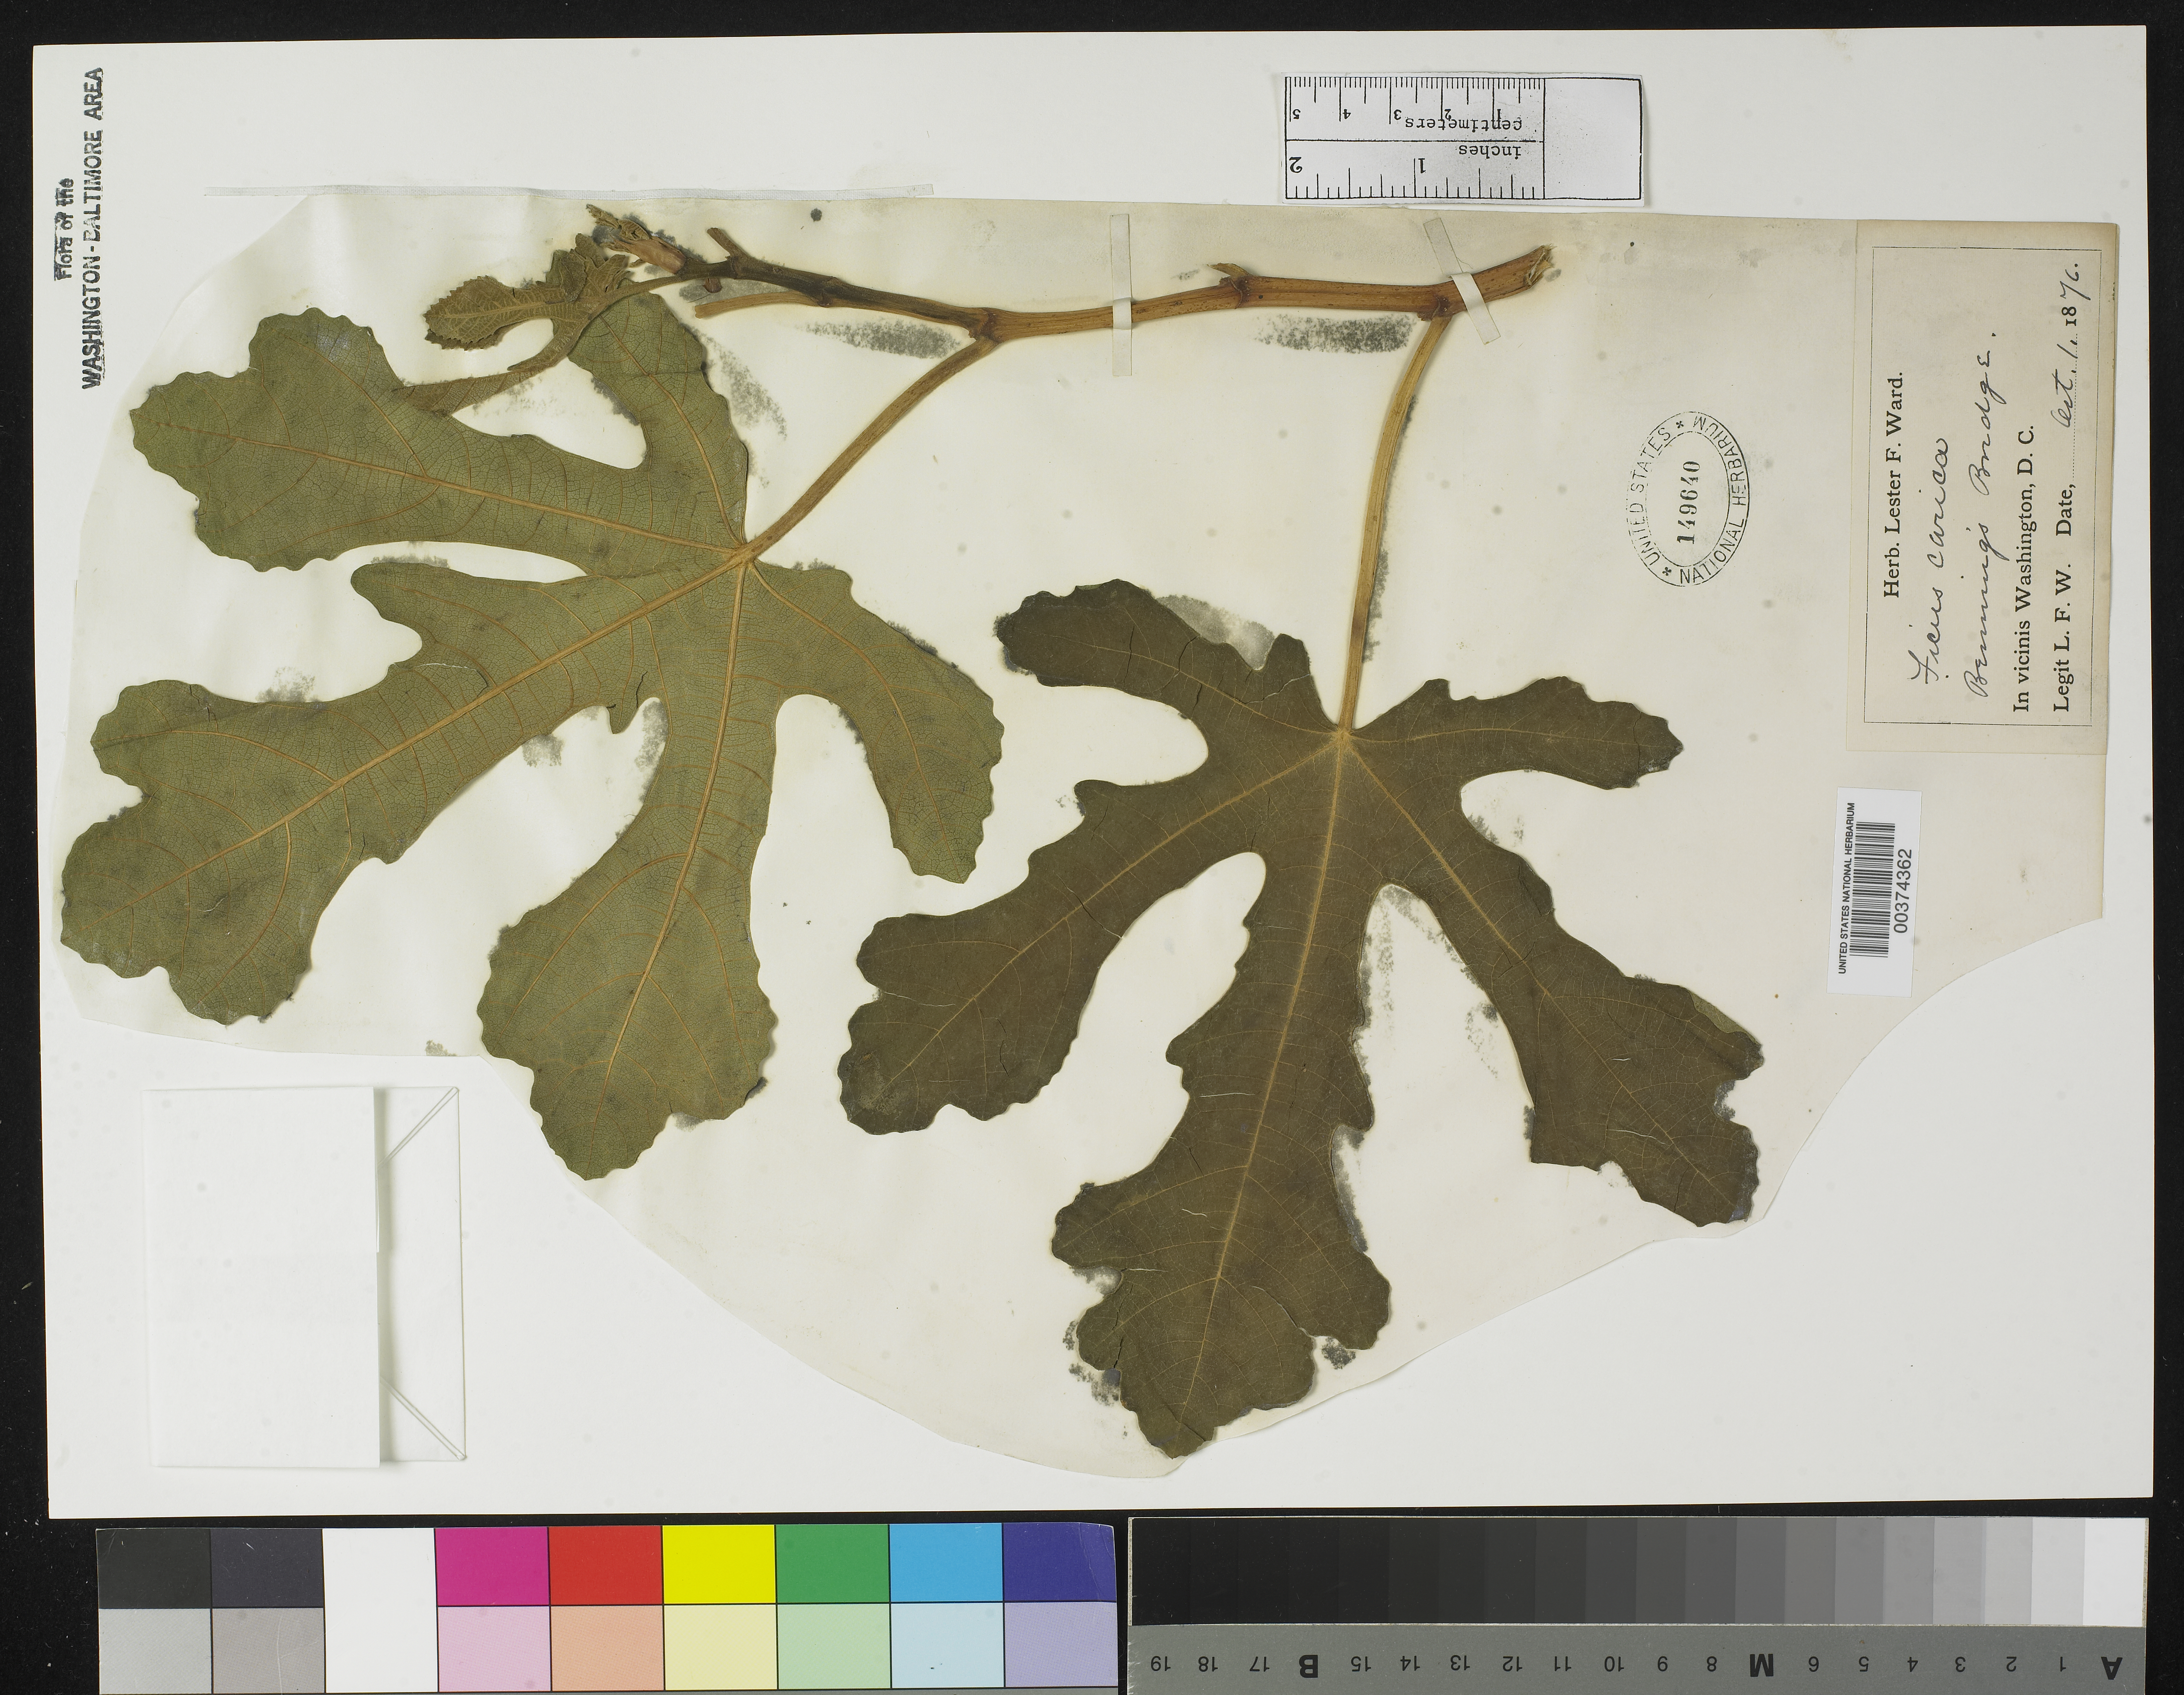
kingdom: Plantae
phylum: Tracheophyta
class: Magnoliopsida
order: Rosales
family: Moraceae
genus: Ficus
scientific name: Ficus carica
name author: L.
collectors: L. F. Ward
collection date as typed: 01 Oct 1876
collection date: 1876-10-01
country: United States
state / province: District of Columbia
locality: Bennings Bridge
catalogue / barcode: US 149640